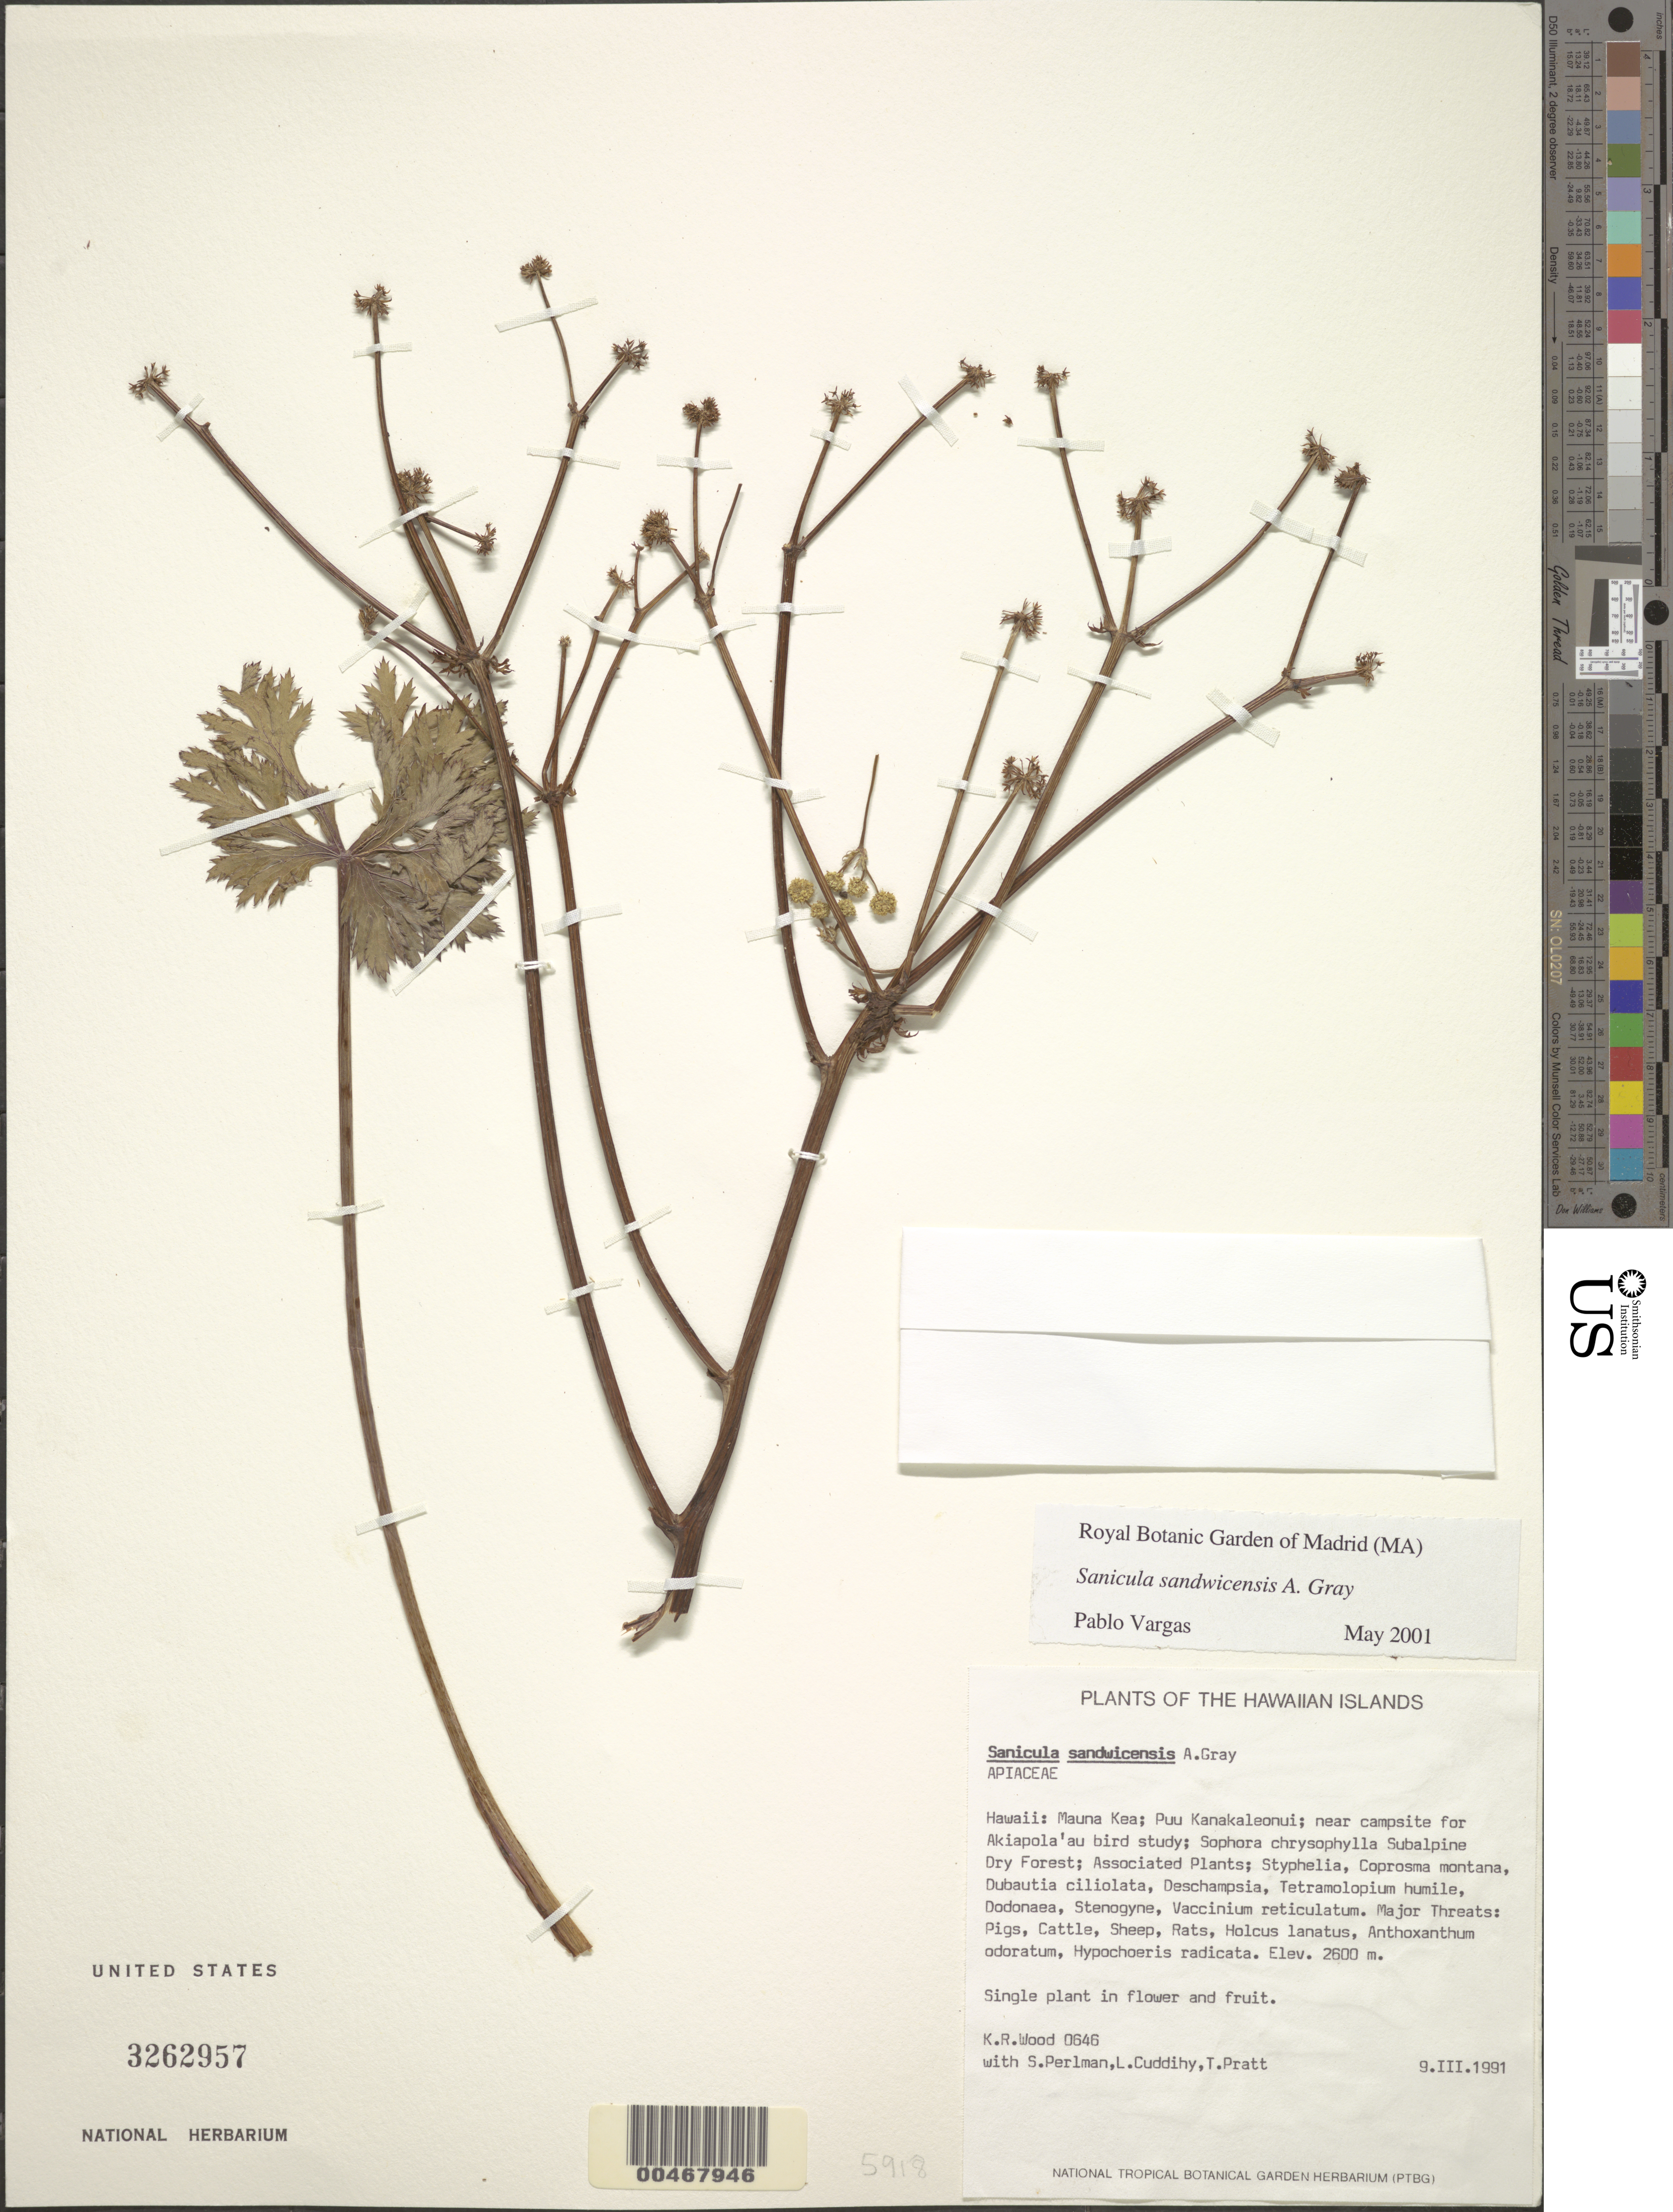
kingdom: Plantae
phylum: Tracheophyta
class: Magnoliopsida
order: Apiales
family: Apiaceae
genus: Sanicula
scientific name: Sanicula sandwicensis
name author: A. Gray in Wilkes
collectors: K. R. Wood, S. P. Perlman, L. Cuddihy & T. Pratt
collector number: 0646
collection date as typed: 9 Mar 1991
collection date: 1991-03-09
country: United States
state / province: Hawaii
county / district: Hawaii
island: Hawaii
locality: Mauna Kea, Puu Kanakaleonui, near campsite for Akiapola'au bird study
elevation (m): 2600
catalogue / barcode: US 3262957